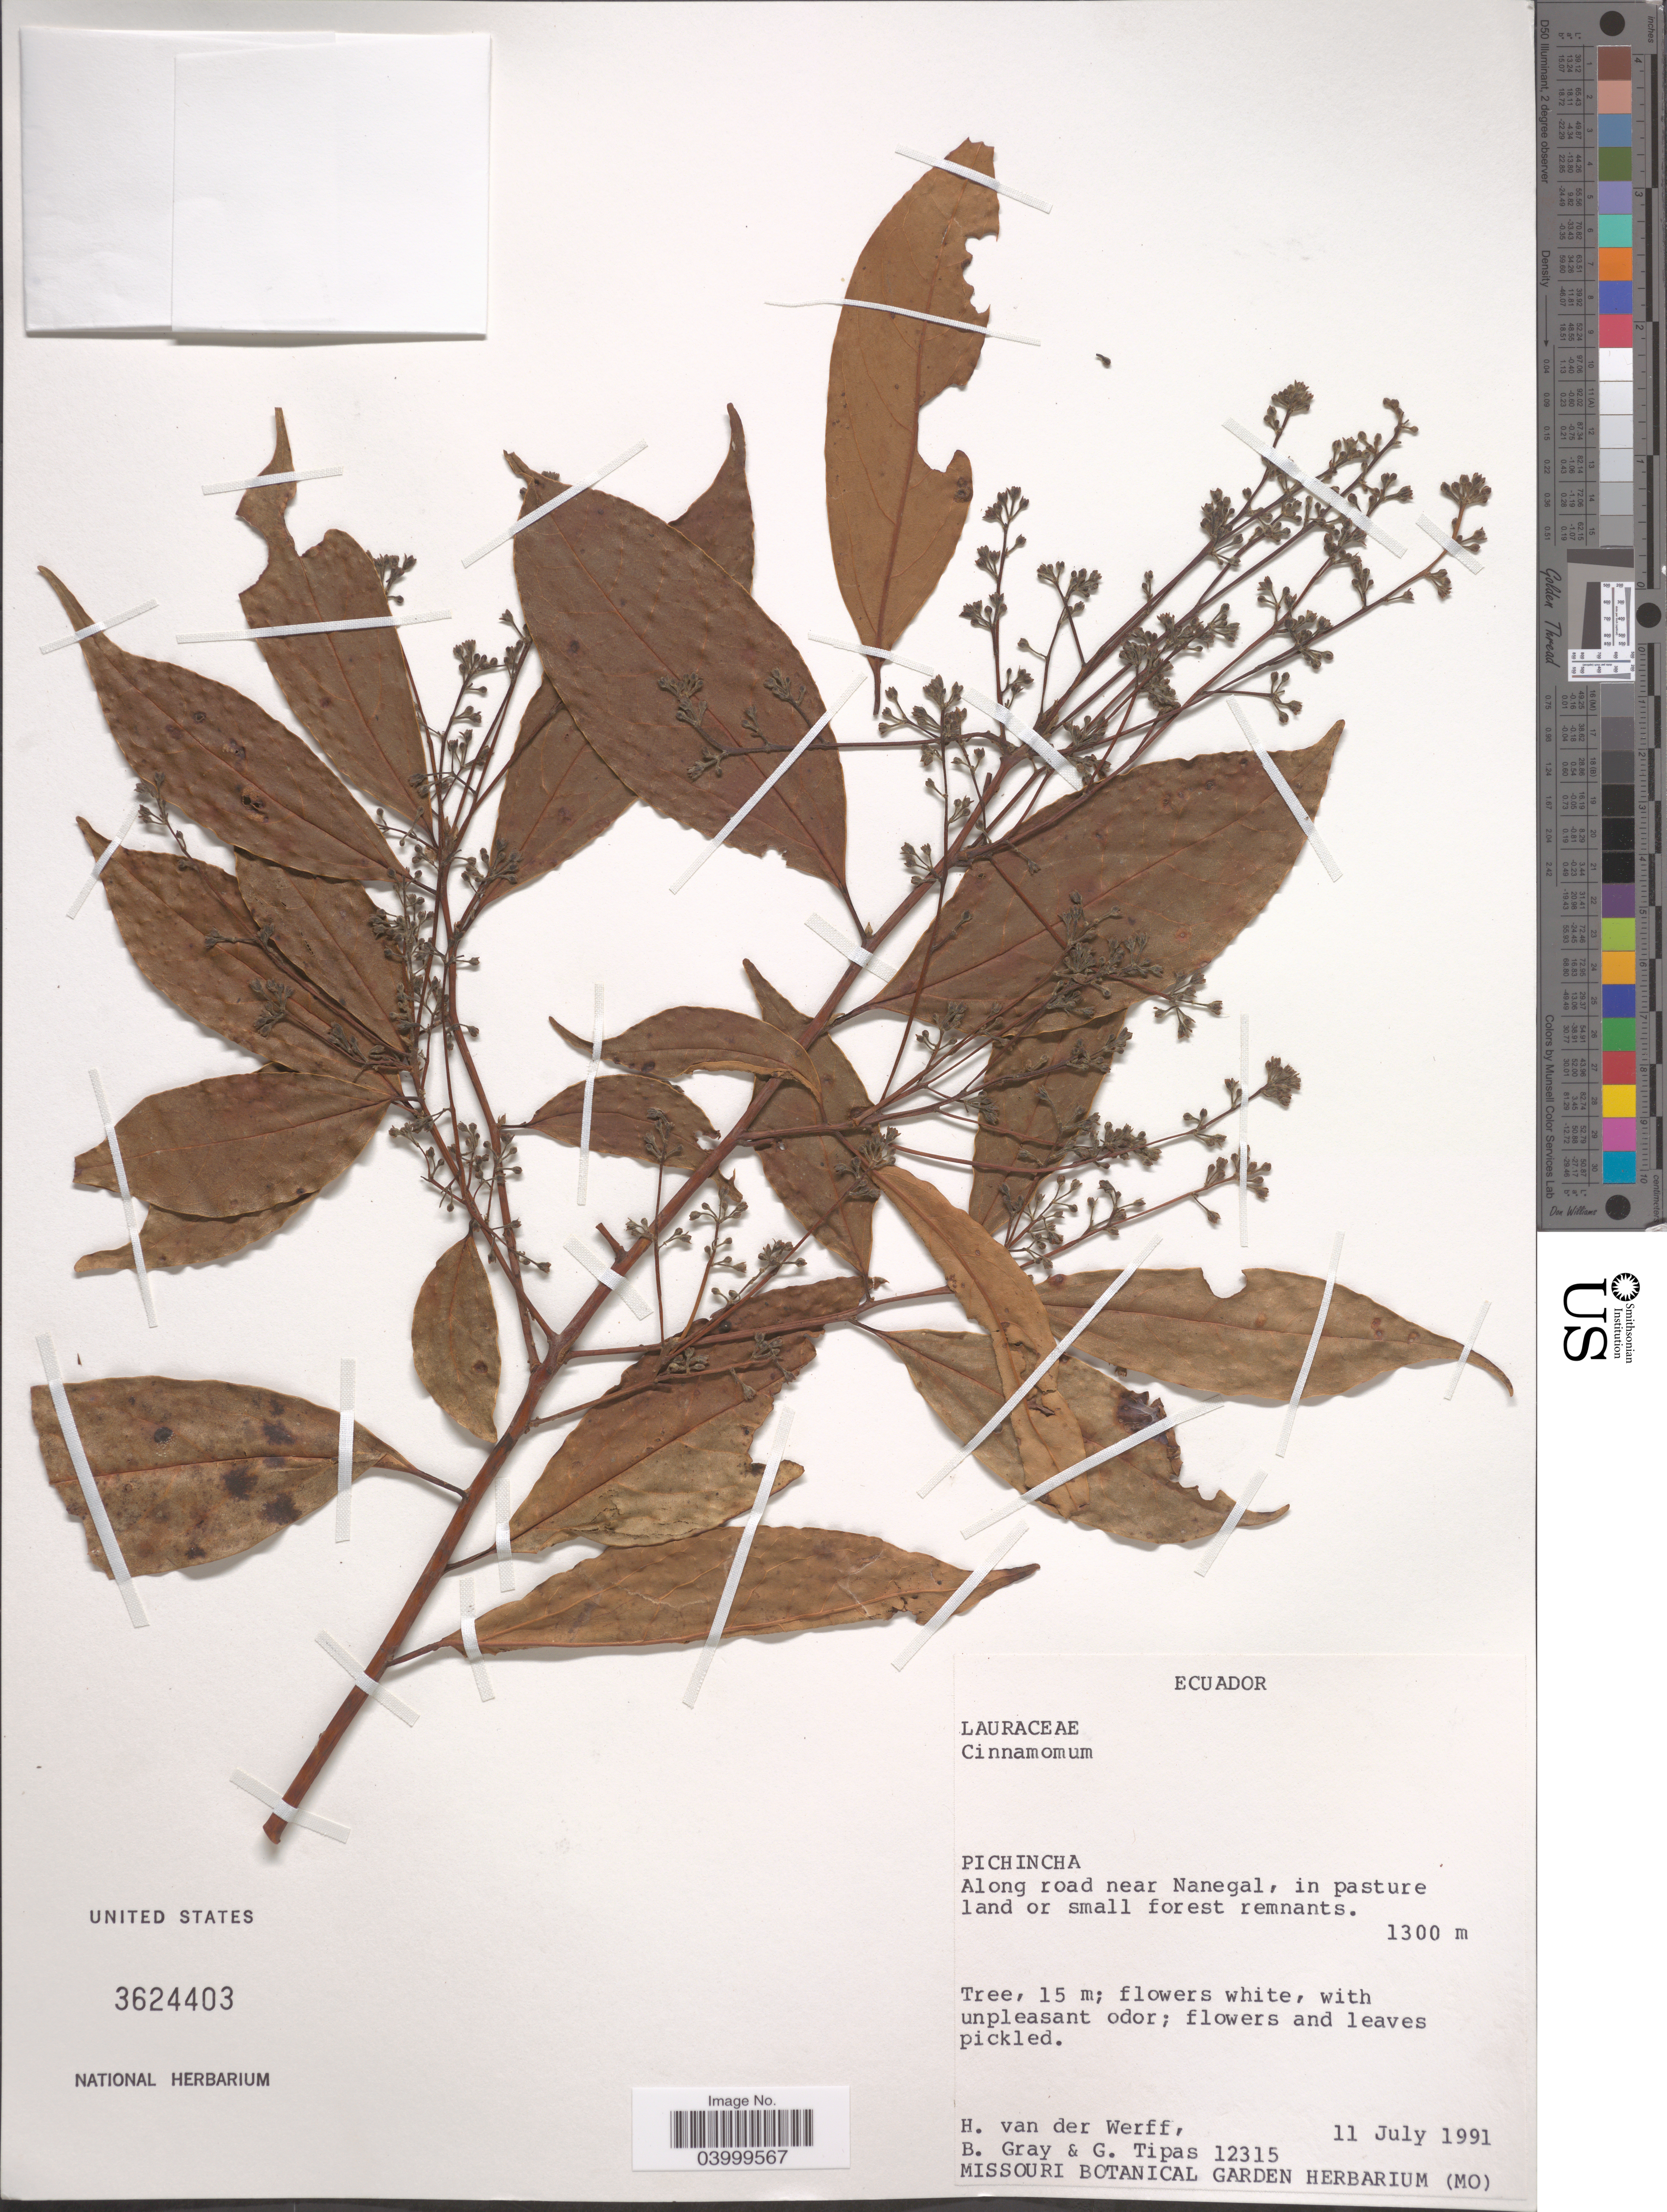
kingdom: Plantae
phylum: Tracheophyta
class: Magnoliopsida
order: Laurales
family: Lauraceae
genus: Cinnamomum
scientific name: Cinnamomum sp.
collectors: H. van der Werff, B. Gray & G. Tipas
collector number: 12315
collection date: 1991-07-11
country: Ecuador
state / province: Pichincha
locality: Along road near Nanegal, in pasture land or small forest remnants.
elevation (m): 1300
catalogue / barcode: US 3624403